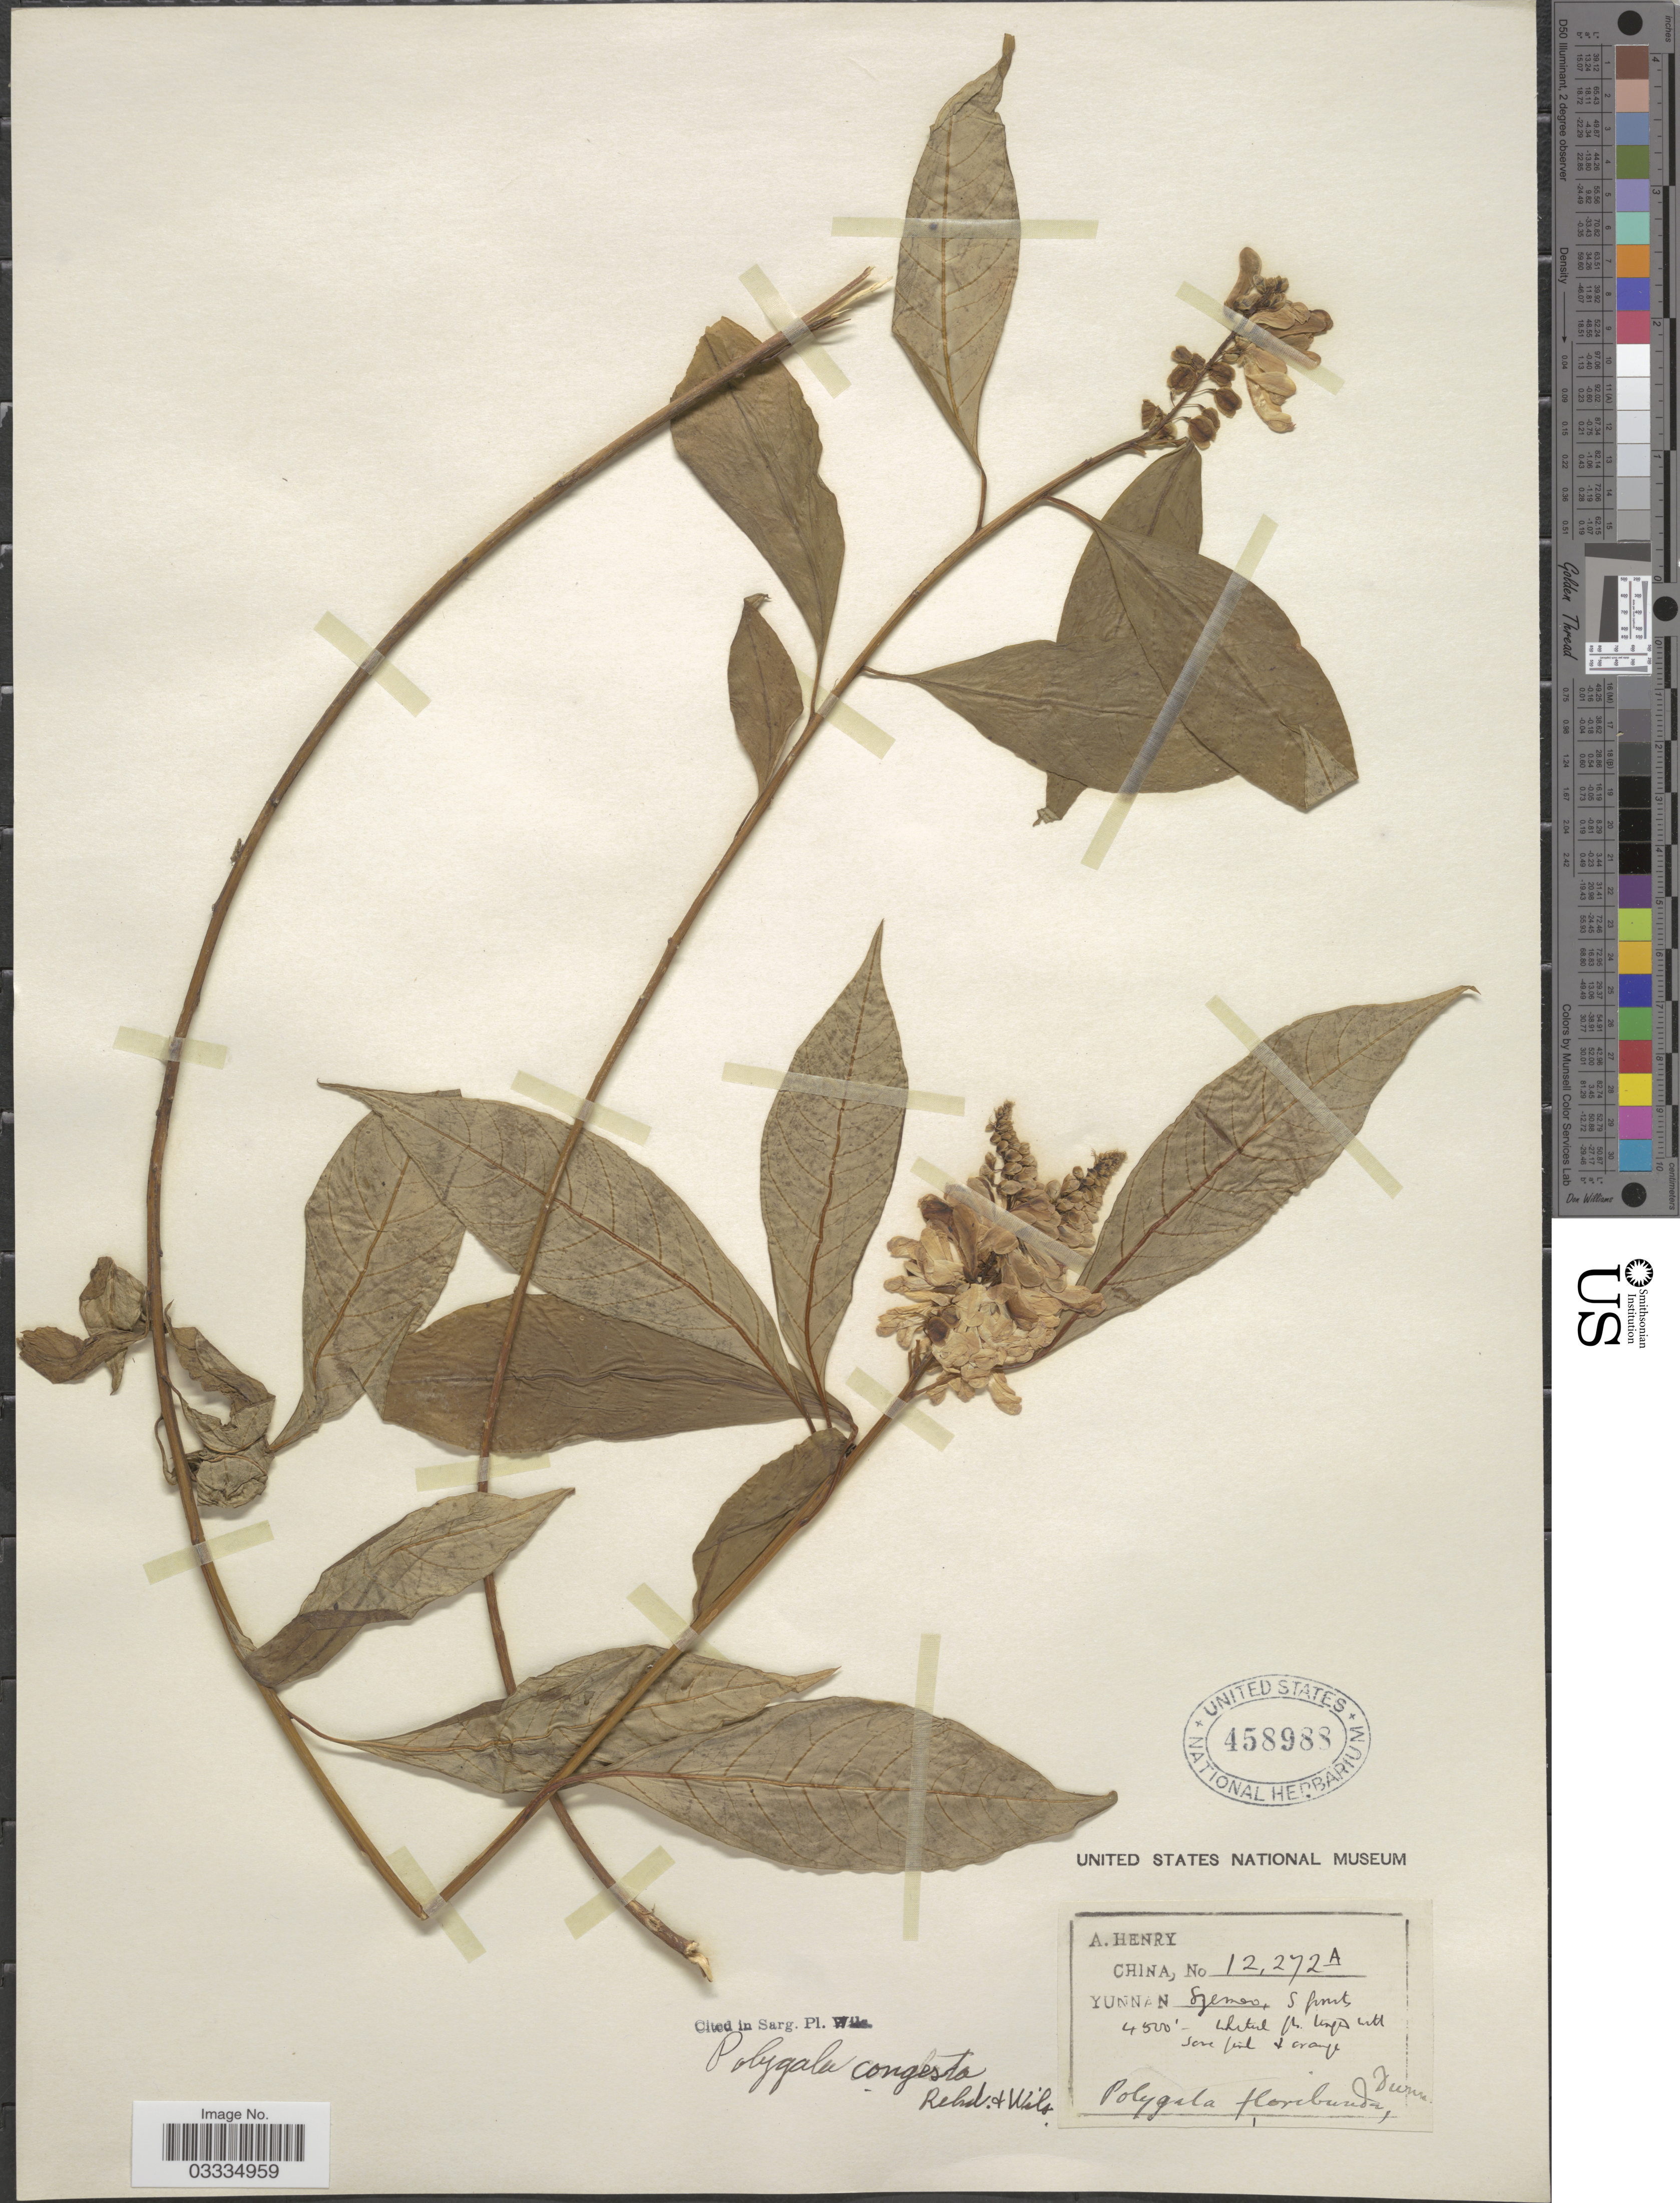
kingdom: Plantae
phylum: Tracheophyta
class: Magnoliopsida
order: Fabales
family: Polygalaceae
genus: Polygala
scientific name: Polygala congesta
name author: Rehder & E.H. Wilson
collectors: A. Henry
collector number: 12272 A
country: China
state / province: Yunnan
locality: Szemoa, S forests.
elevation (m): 1372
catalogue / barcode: US 458988